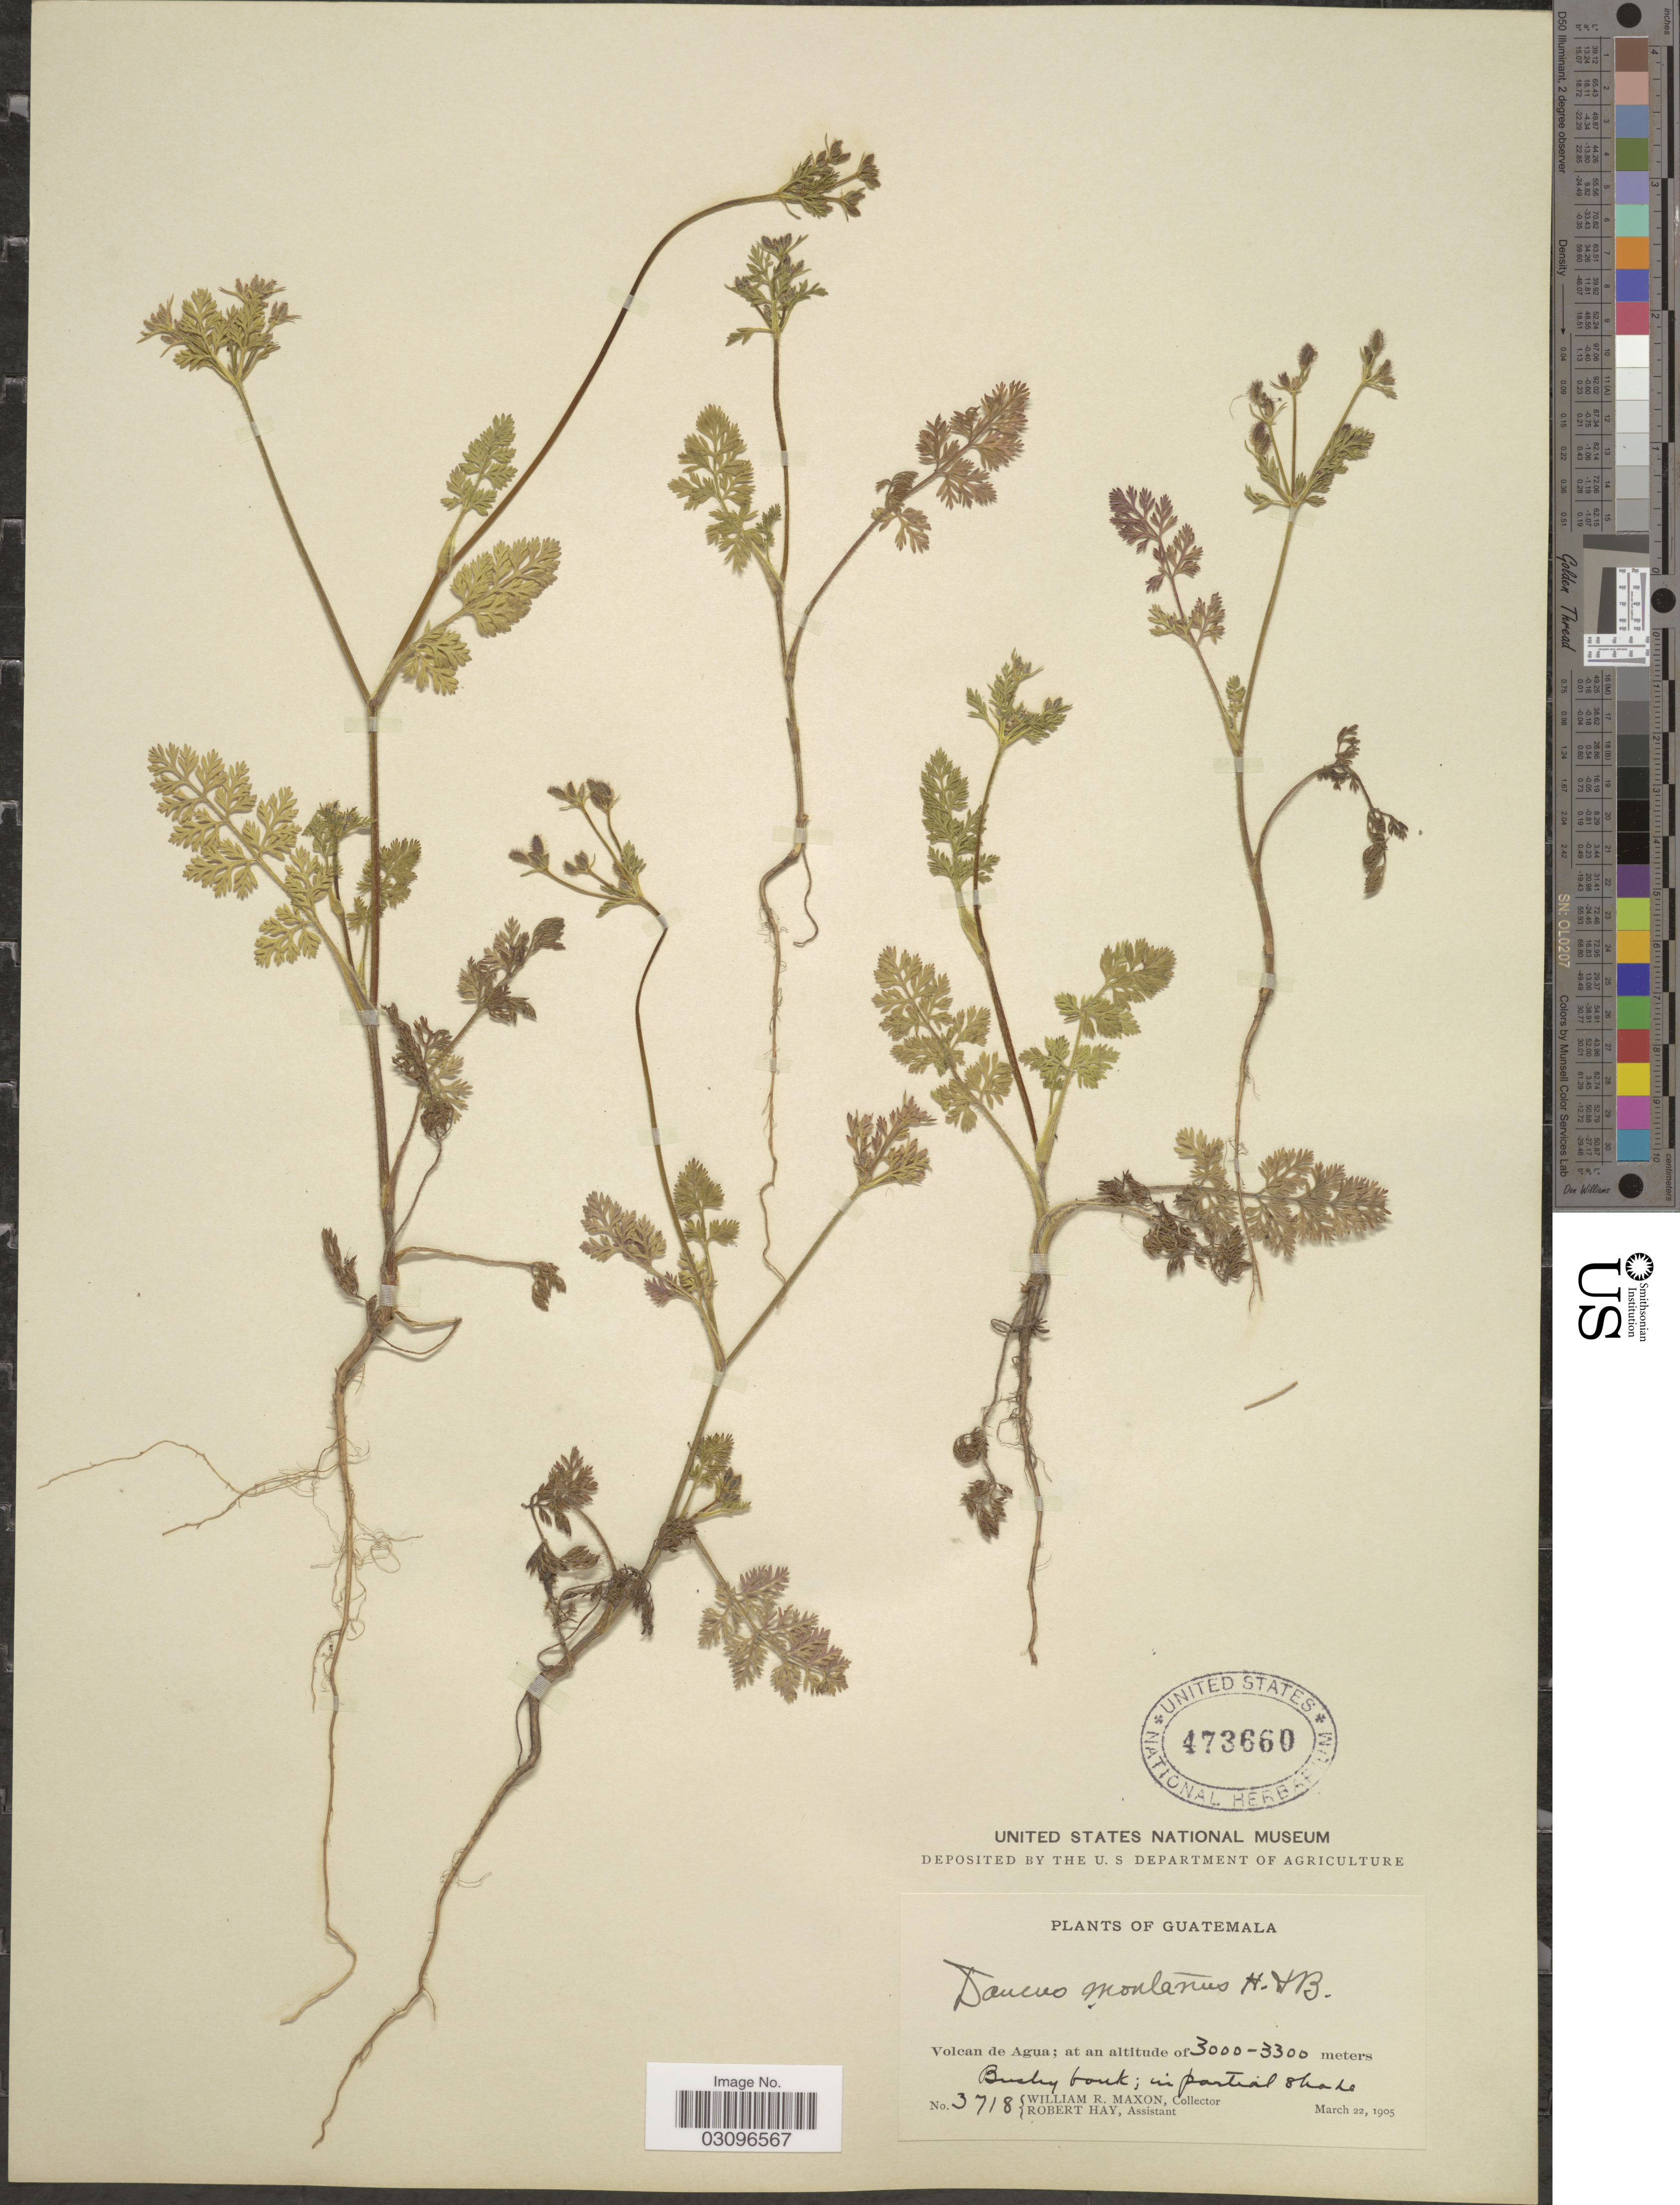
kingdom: Plantae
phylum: Tracheophyta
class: Magnoliopsida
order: Apiales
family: Apiaceae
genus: Daucus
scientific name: Daucus montanus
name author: Humb. & Bonpl. ex Spreng.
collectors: W. R. Maxon & R. Hay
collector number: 3718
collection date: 1905-03-22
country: Guatemala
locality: Volcan de Agua.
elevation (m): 3000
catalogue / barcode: US 473660